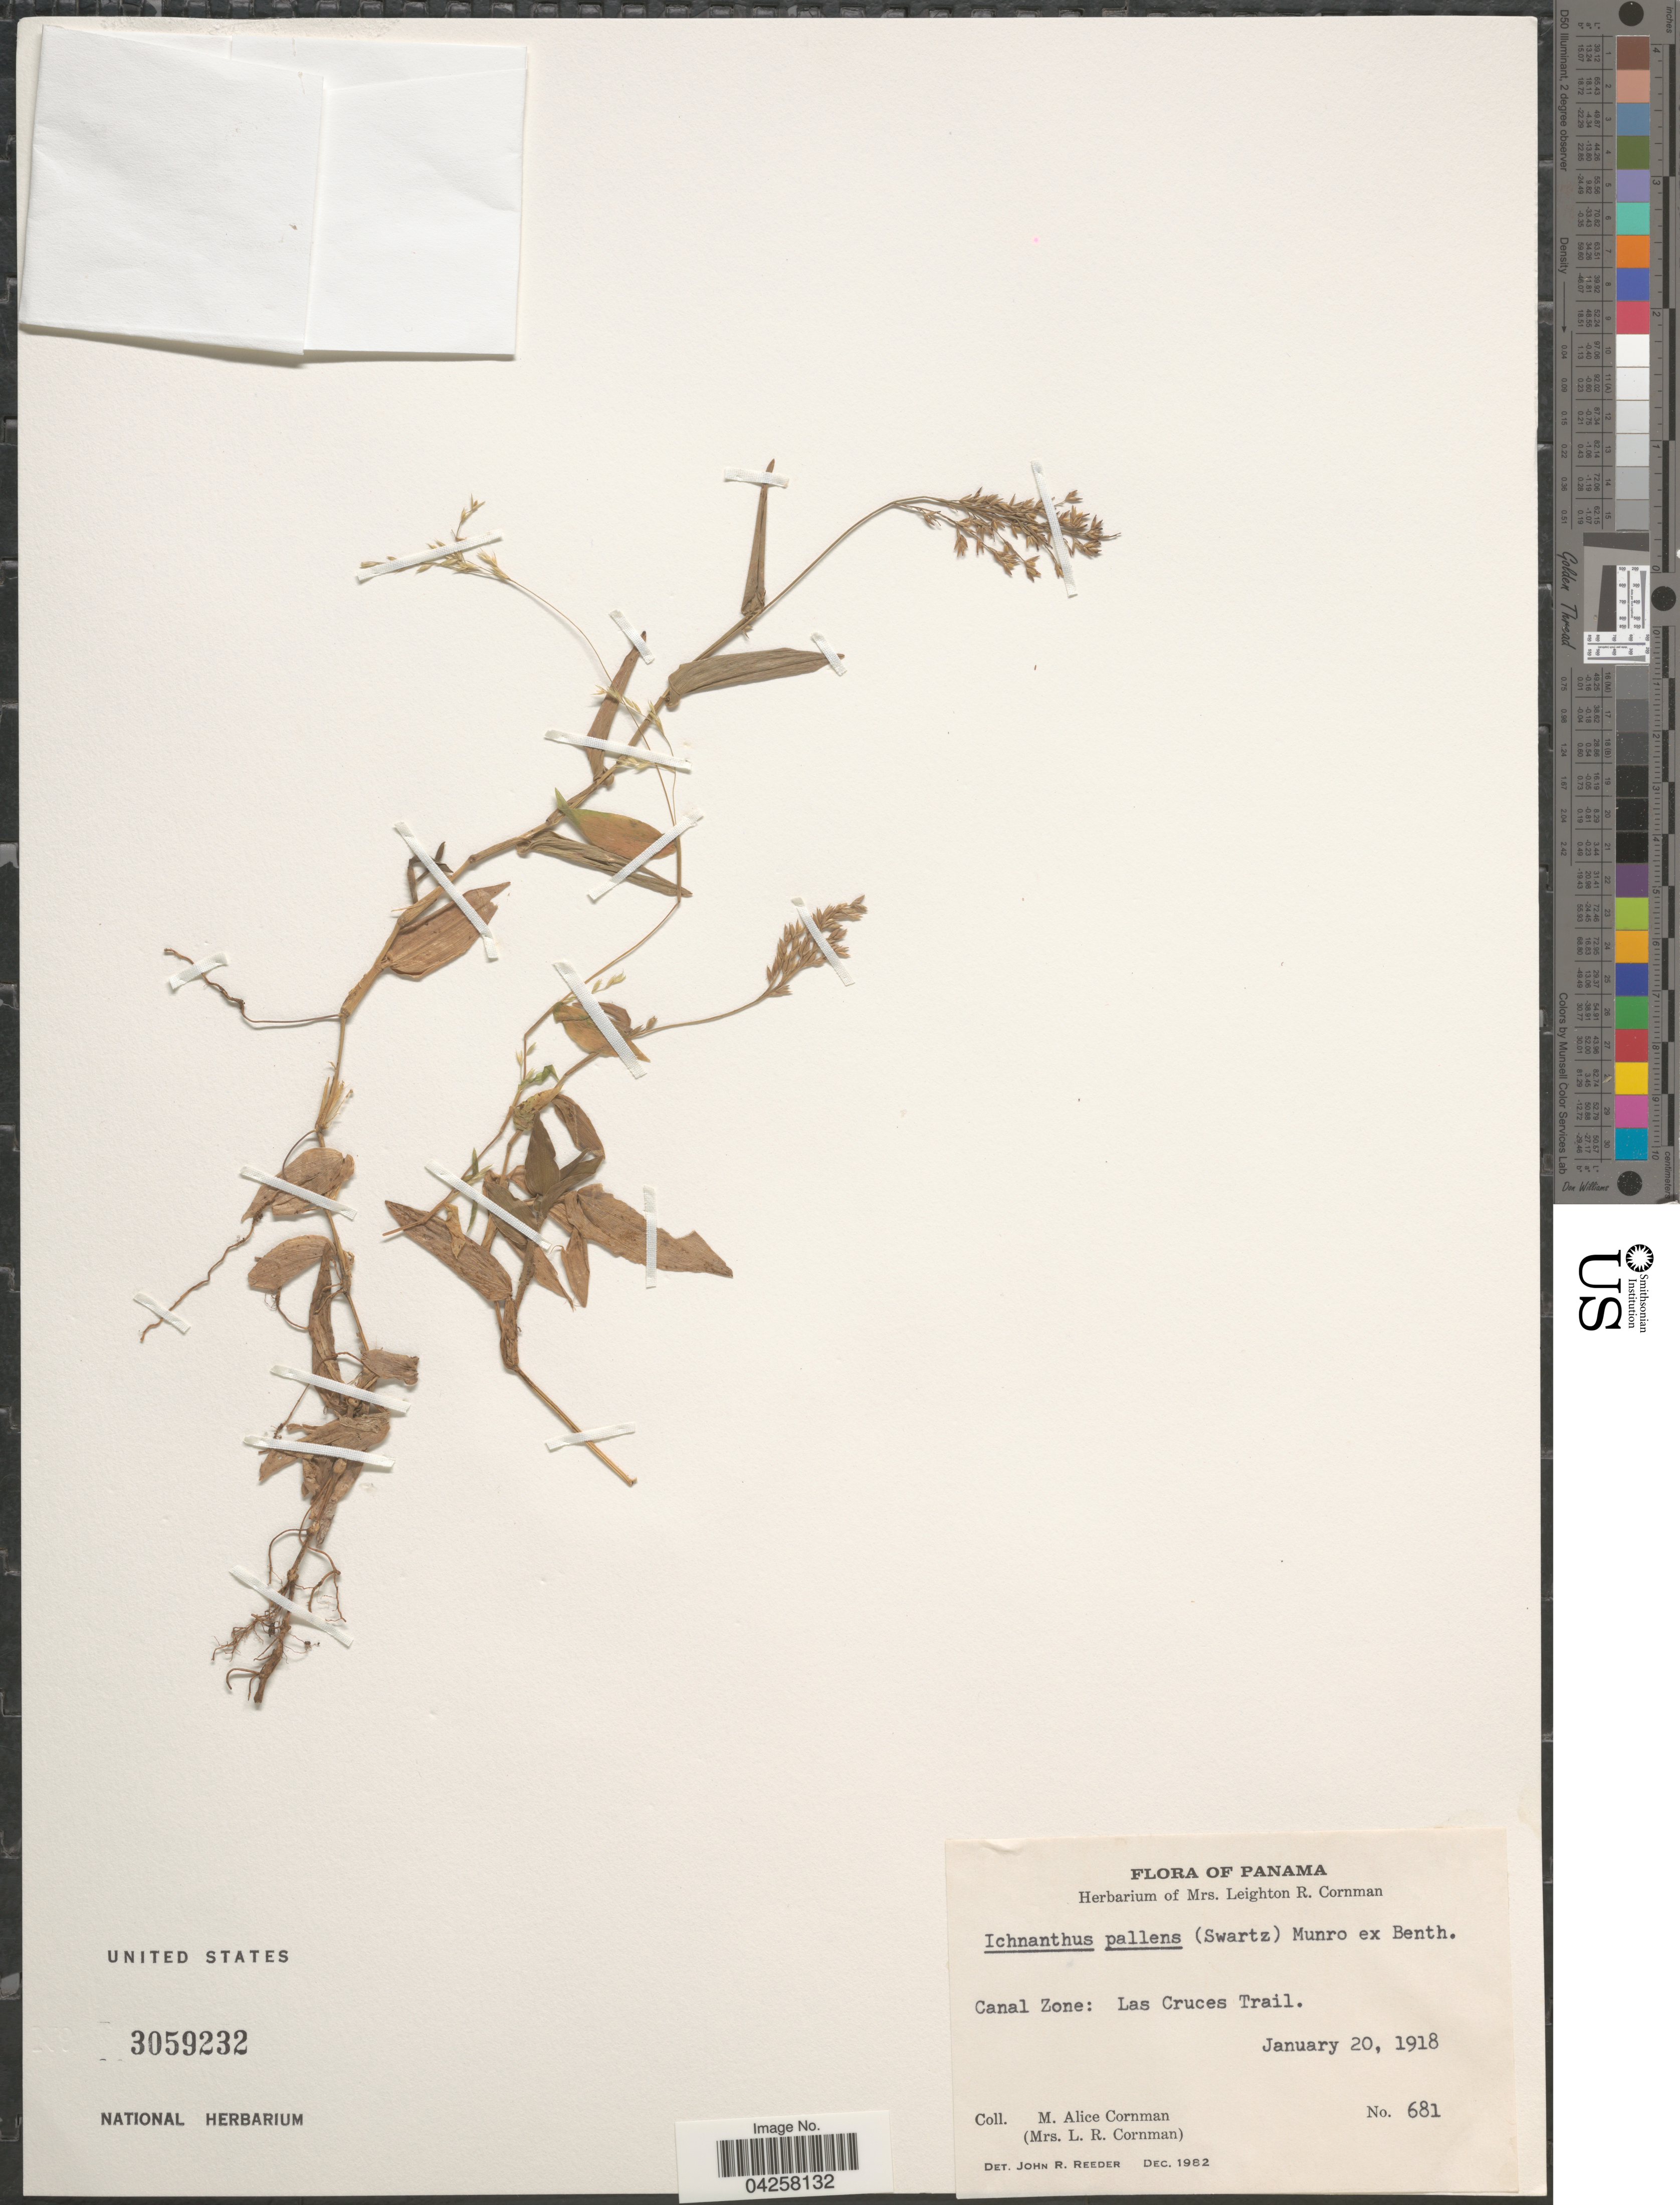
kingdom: Plantae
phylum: Tracheophyta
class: Liliopsida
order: Poales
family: Poaceae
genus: Ichnanthus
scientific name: Ichnanthus pallens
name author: (Sw.) Munro ex Benth.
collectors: M. Cornman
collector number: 681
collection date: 1918-01-20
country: Panama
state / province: Colón / Panamá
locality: Canal Zone: Las Cruces Trail.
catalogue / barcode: US 3059232